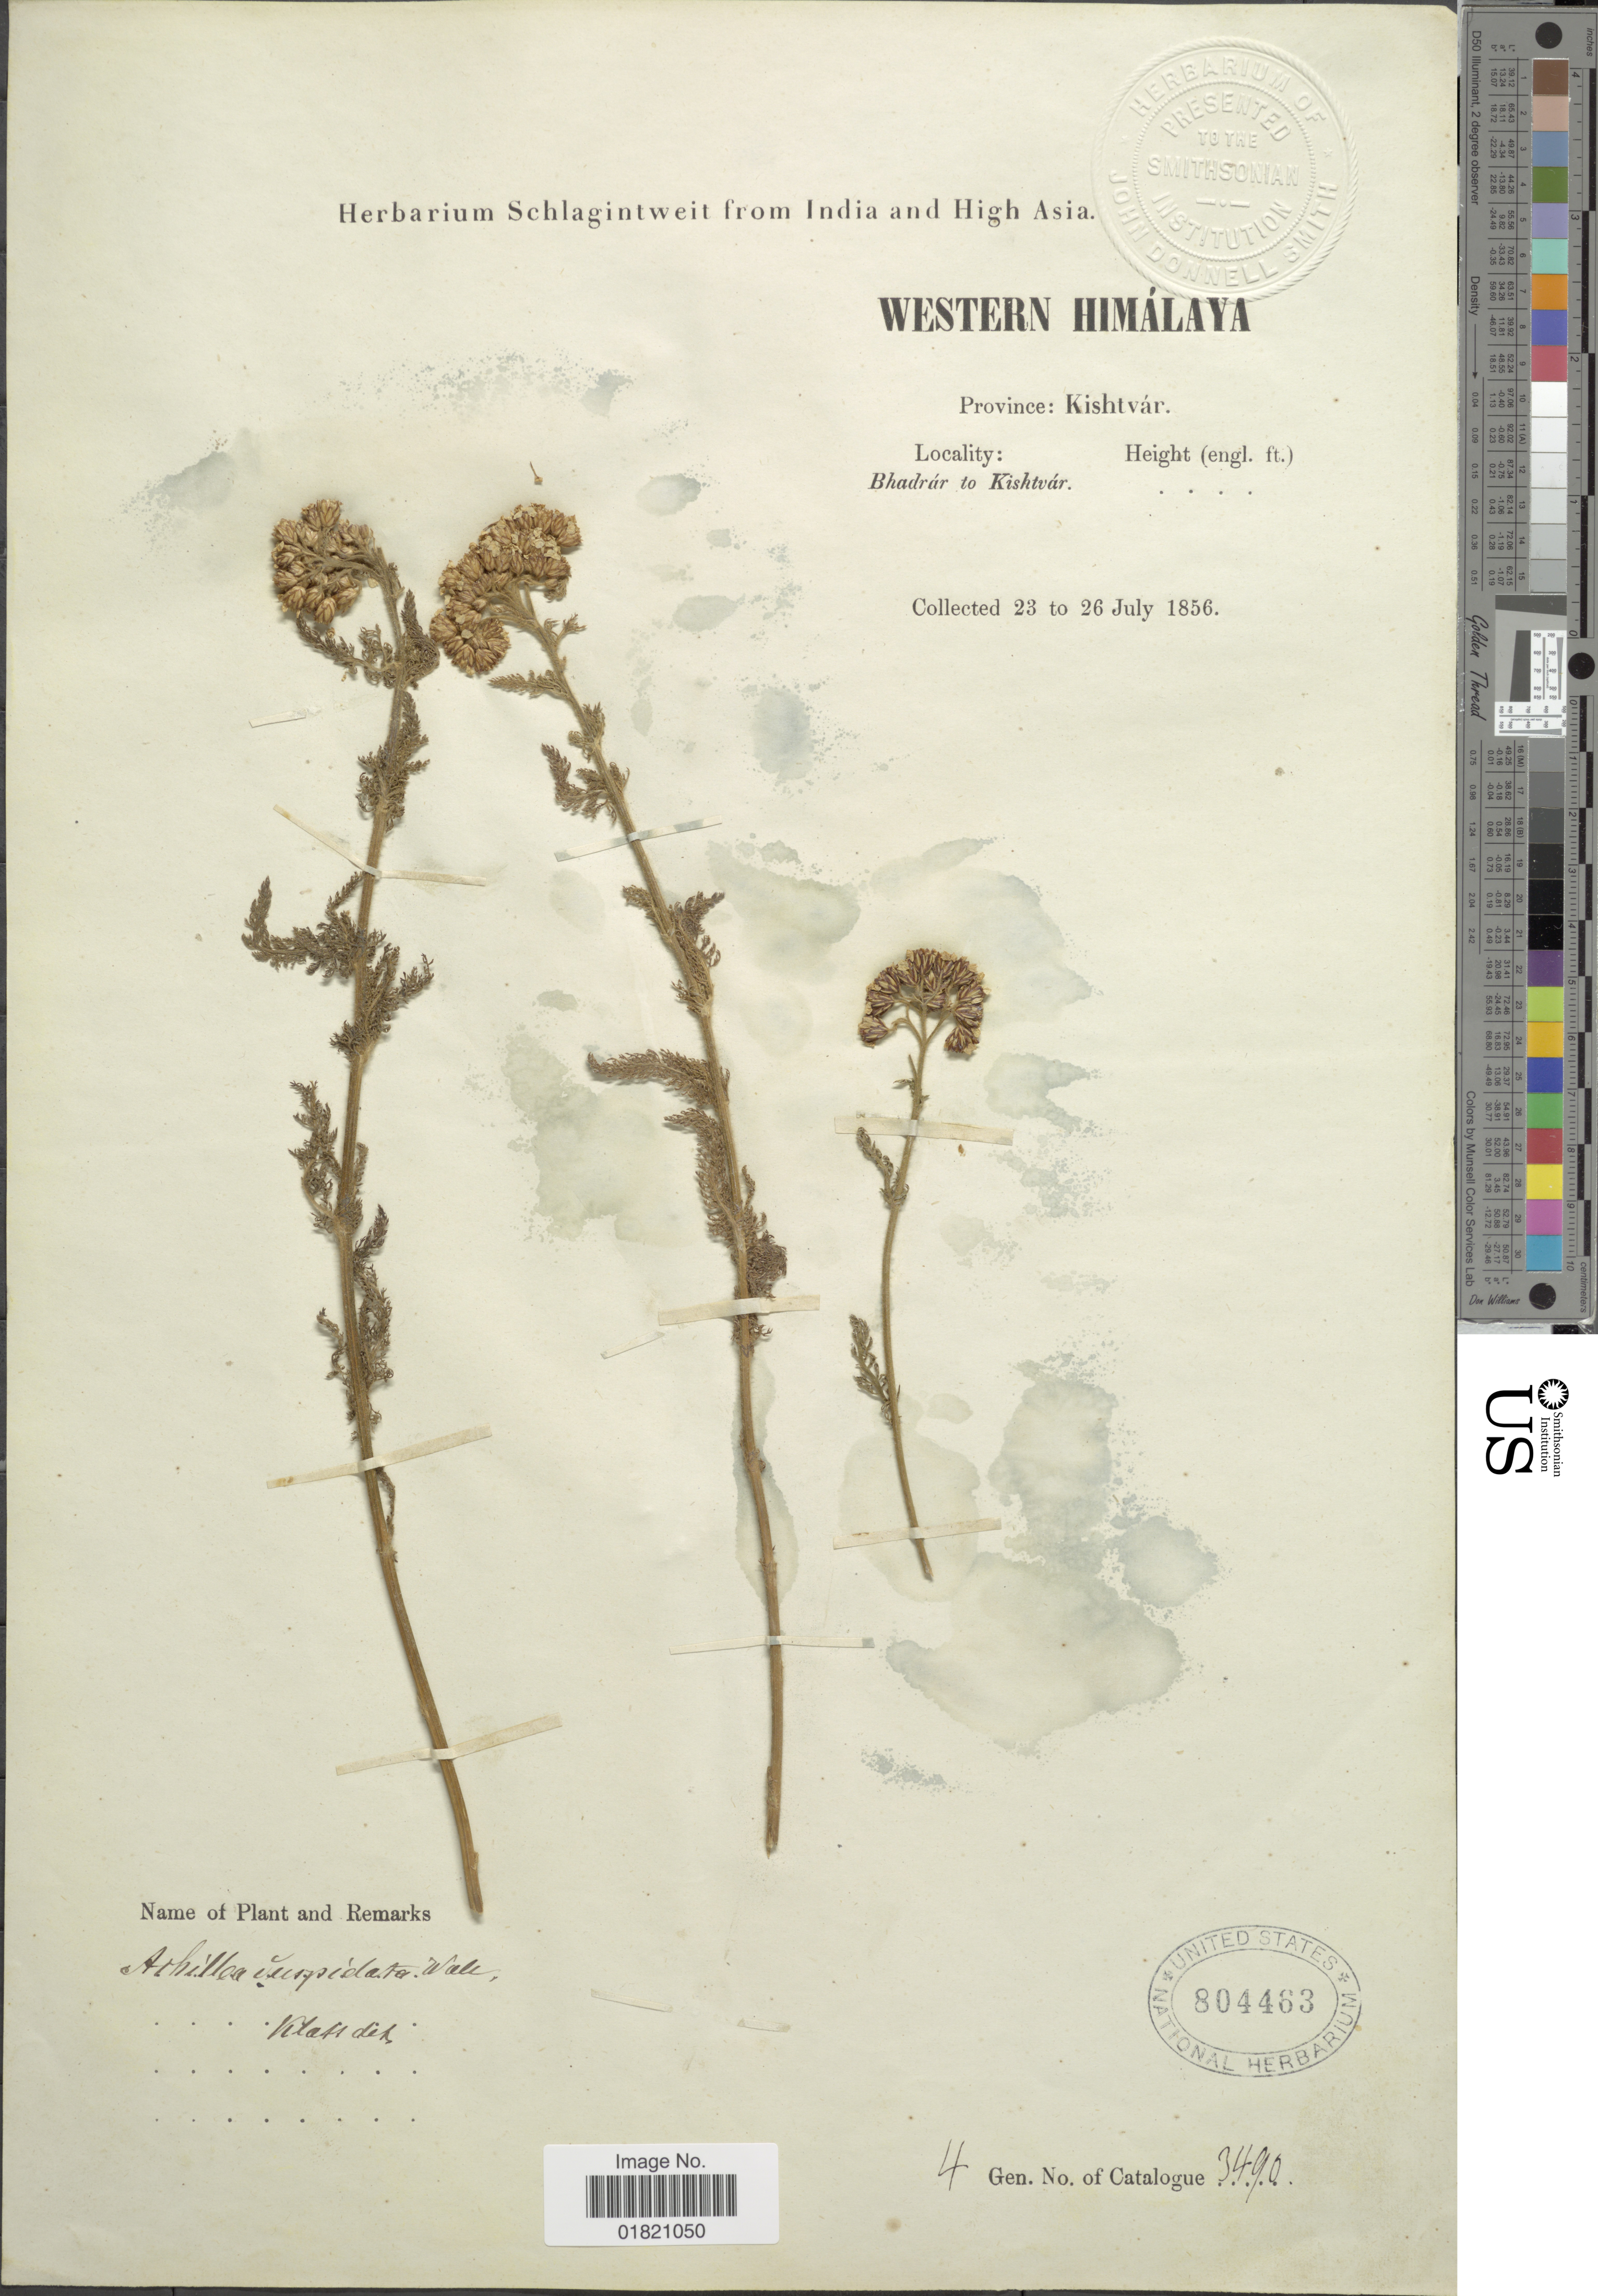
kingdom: Plantae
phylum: Tracheophyta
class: Magnoliopsida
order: Asterales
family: Asteraceae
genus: Achillea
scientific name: Achillea cuspidata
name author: Wall.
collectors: ex herb. Schlagintweit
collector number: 4?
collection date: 1856-07-23/1856-07-26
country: India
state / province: Jammu and Kashmir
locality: Western Himálaya. Province: Kishtvár. Bhadrár to Kisthvár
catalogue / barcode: US 804463